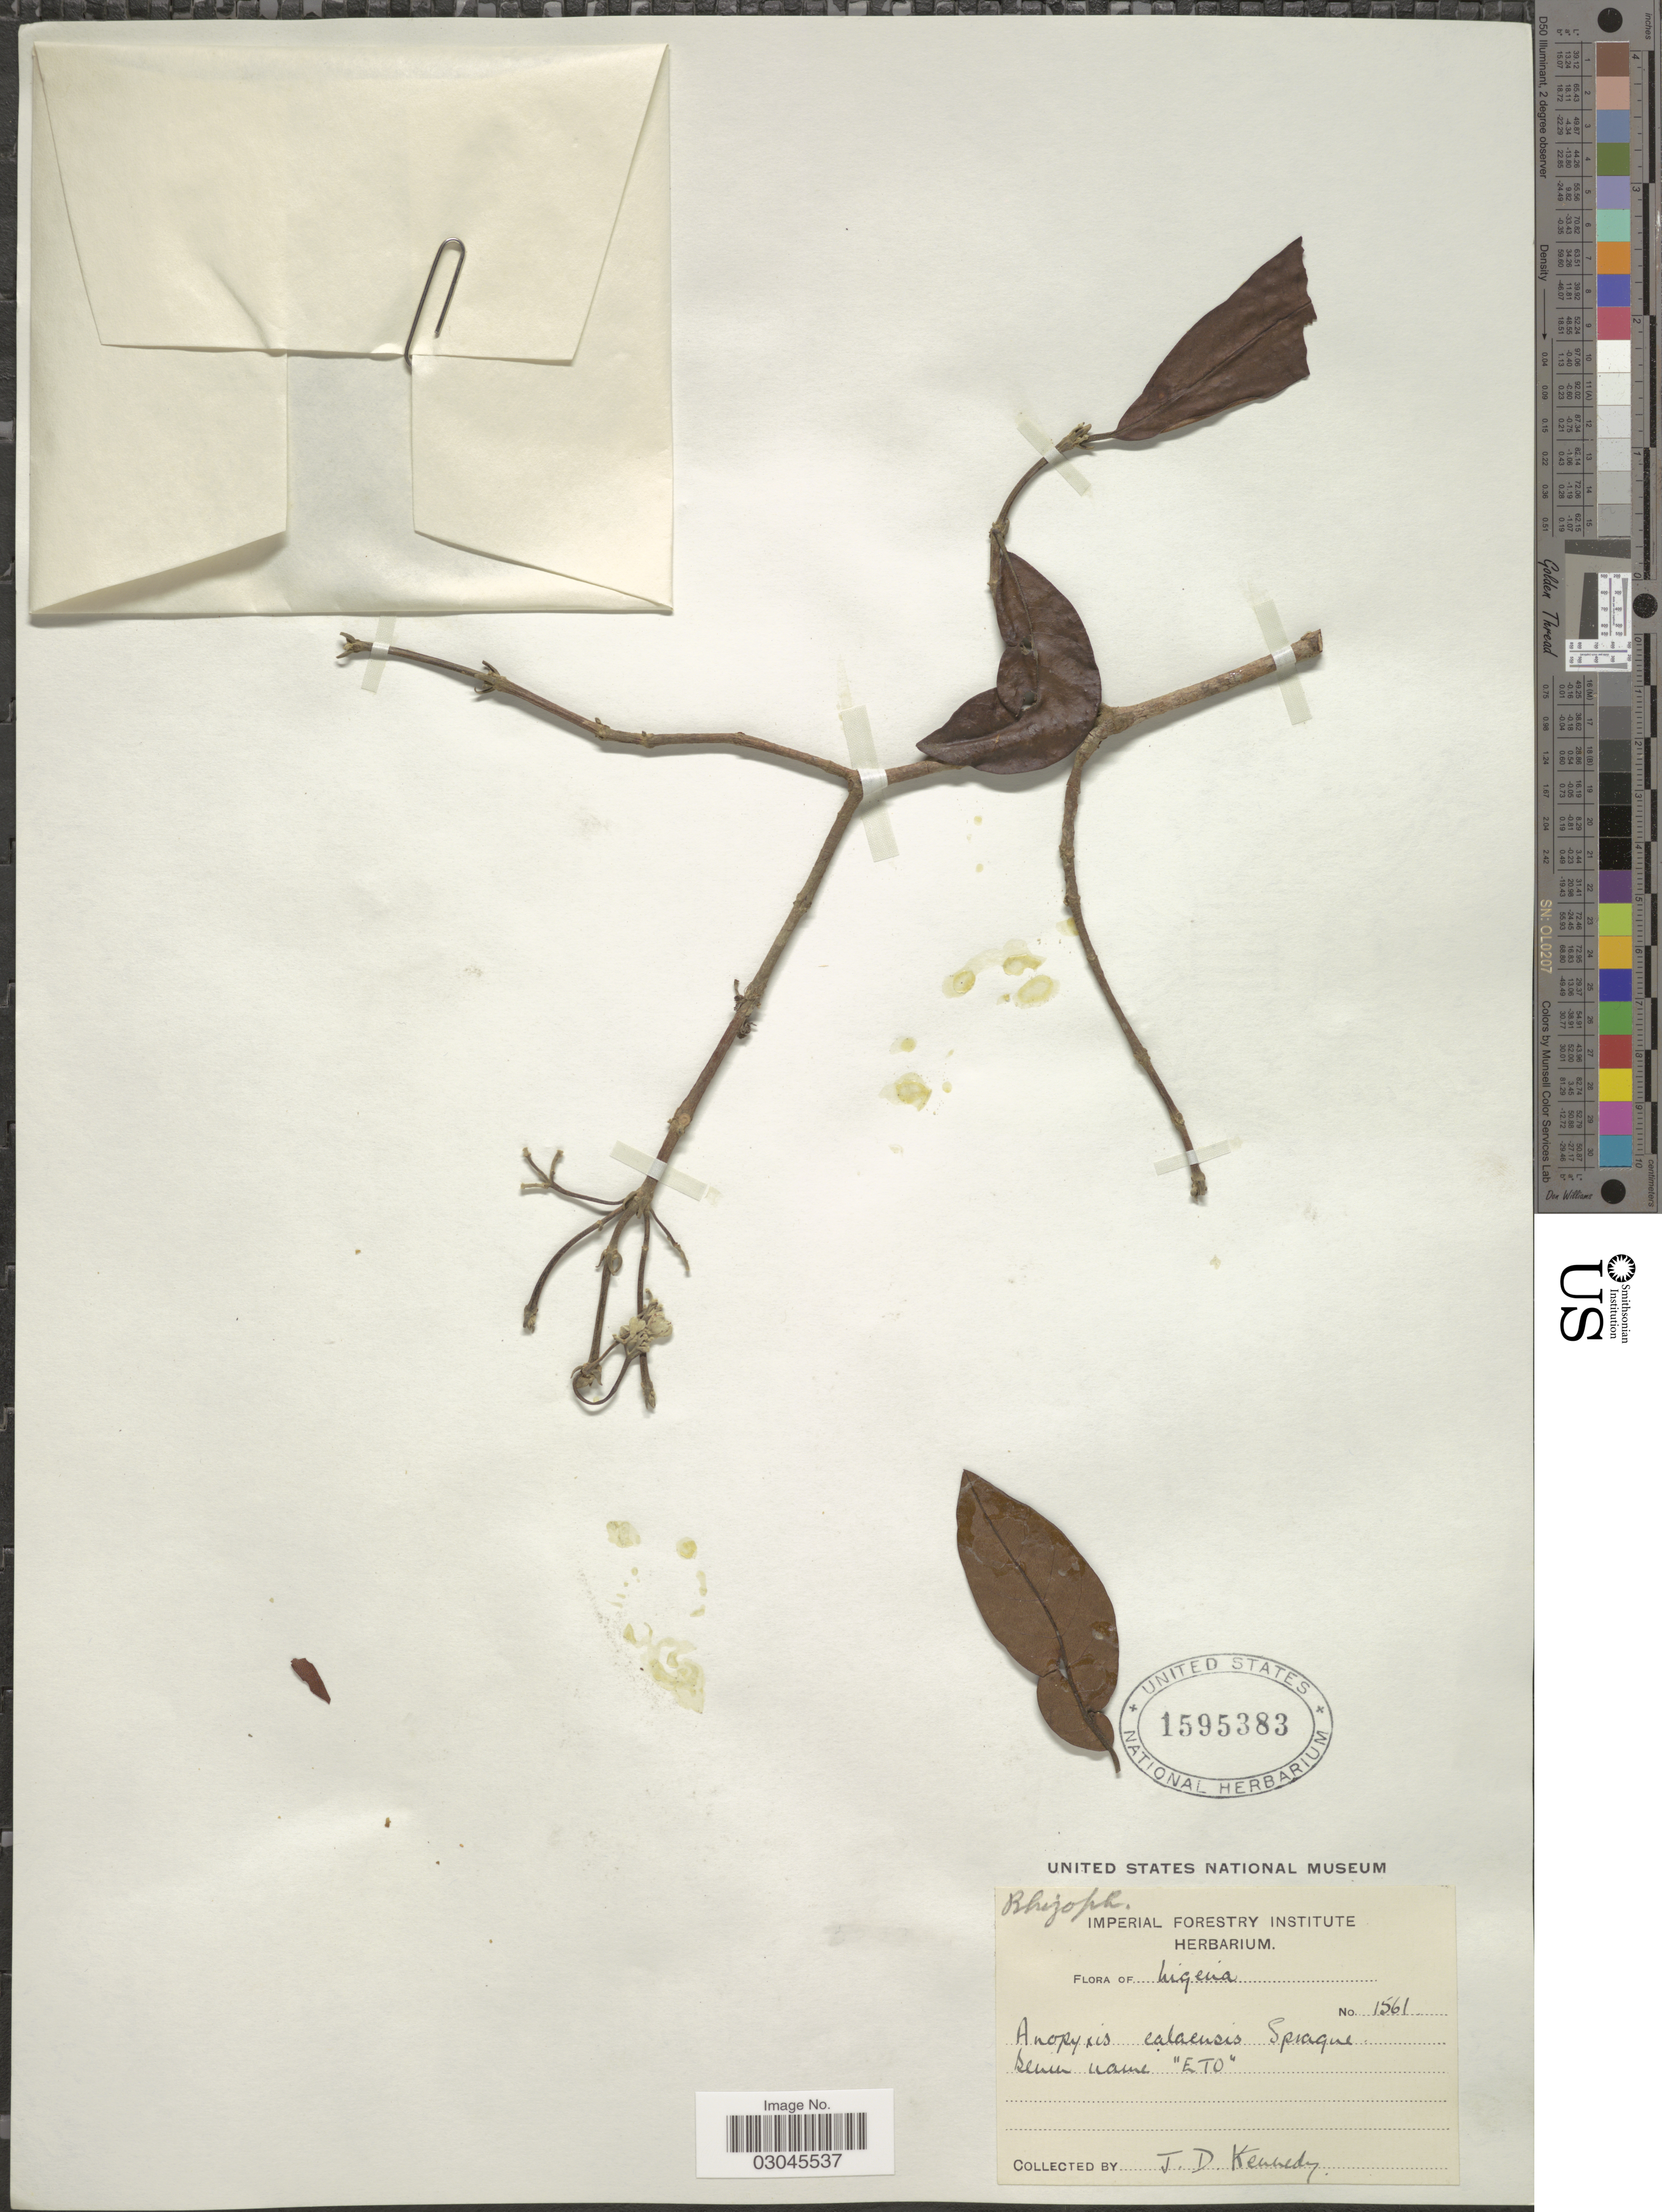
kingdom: Plantae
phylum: Tracheophyta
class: Magnoliopsida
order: Malpighiales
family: Rhizophoraceae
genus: Anopyxis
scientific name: Anopyxis ealaensis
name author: (De Wild.) Sprague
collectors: J. D. Kennedy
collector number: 1561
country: Nigeria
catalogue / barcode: US 1595383